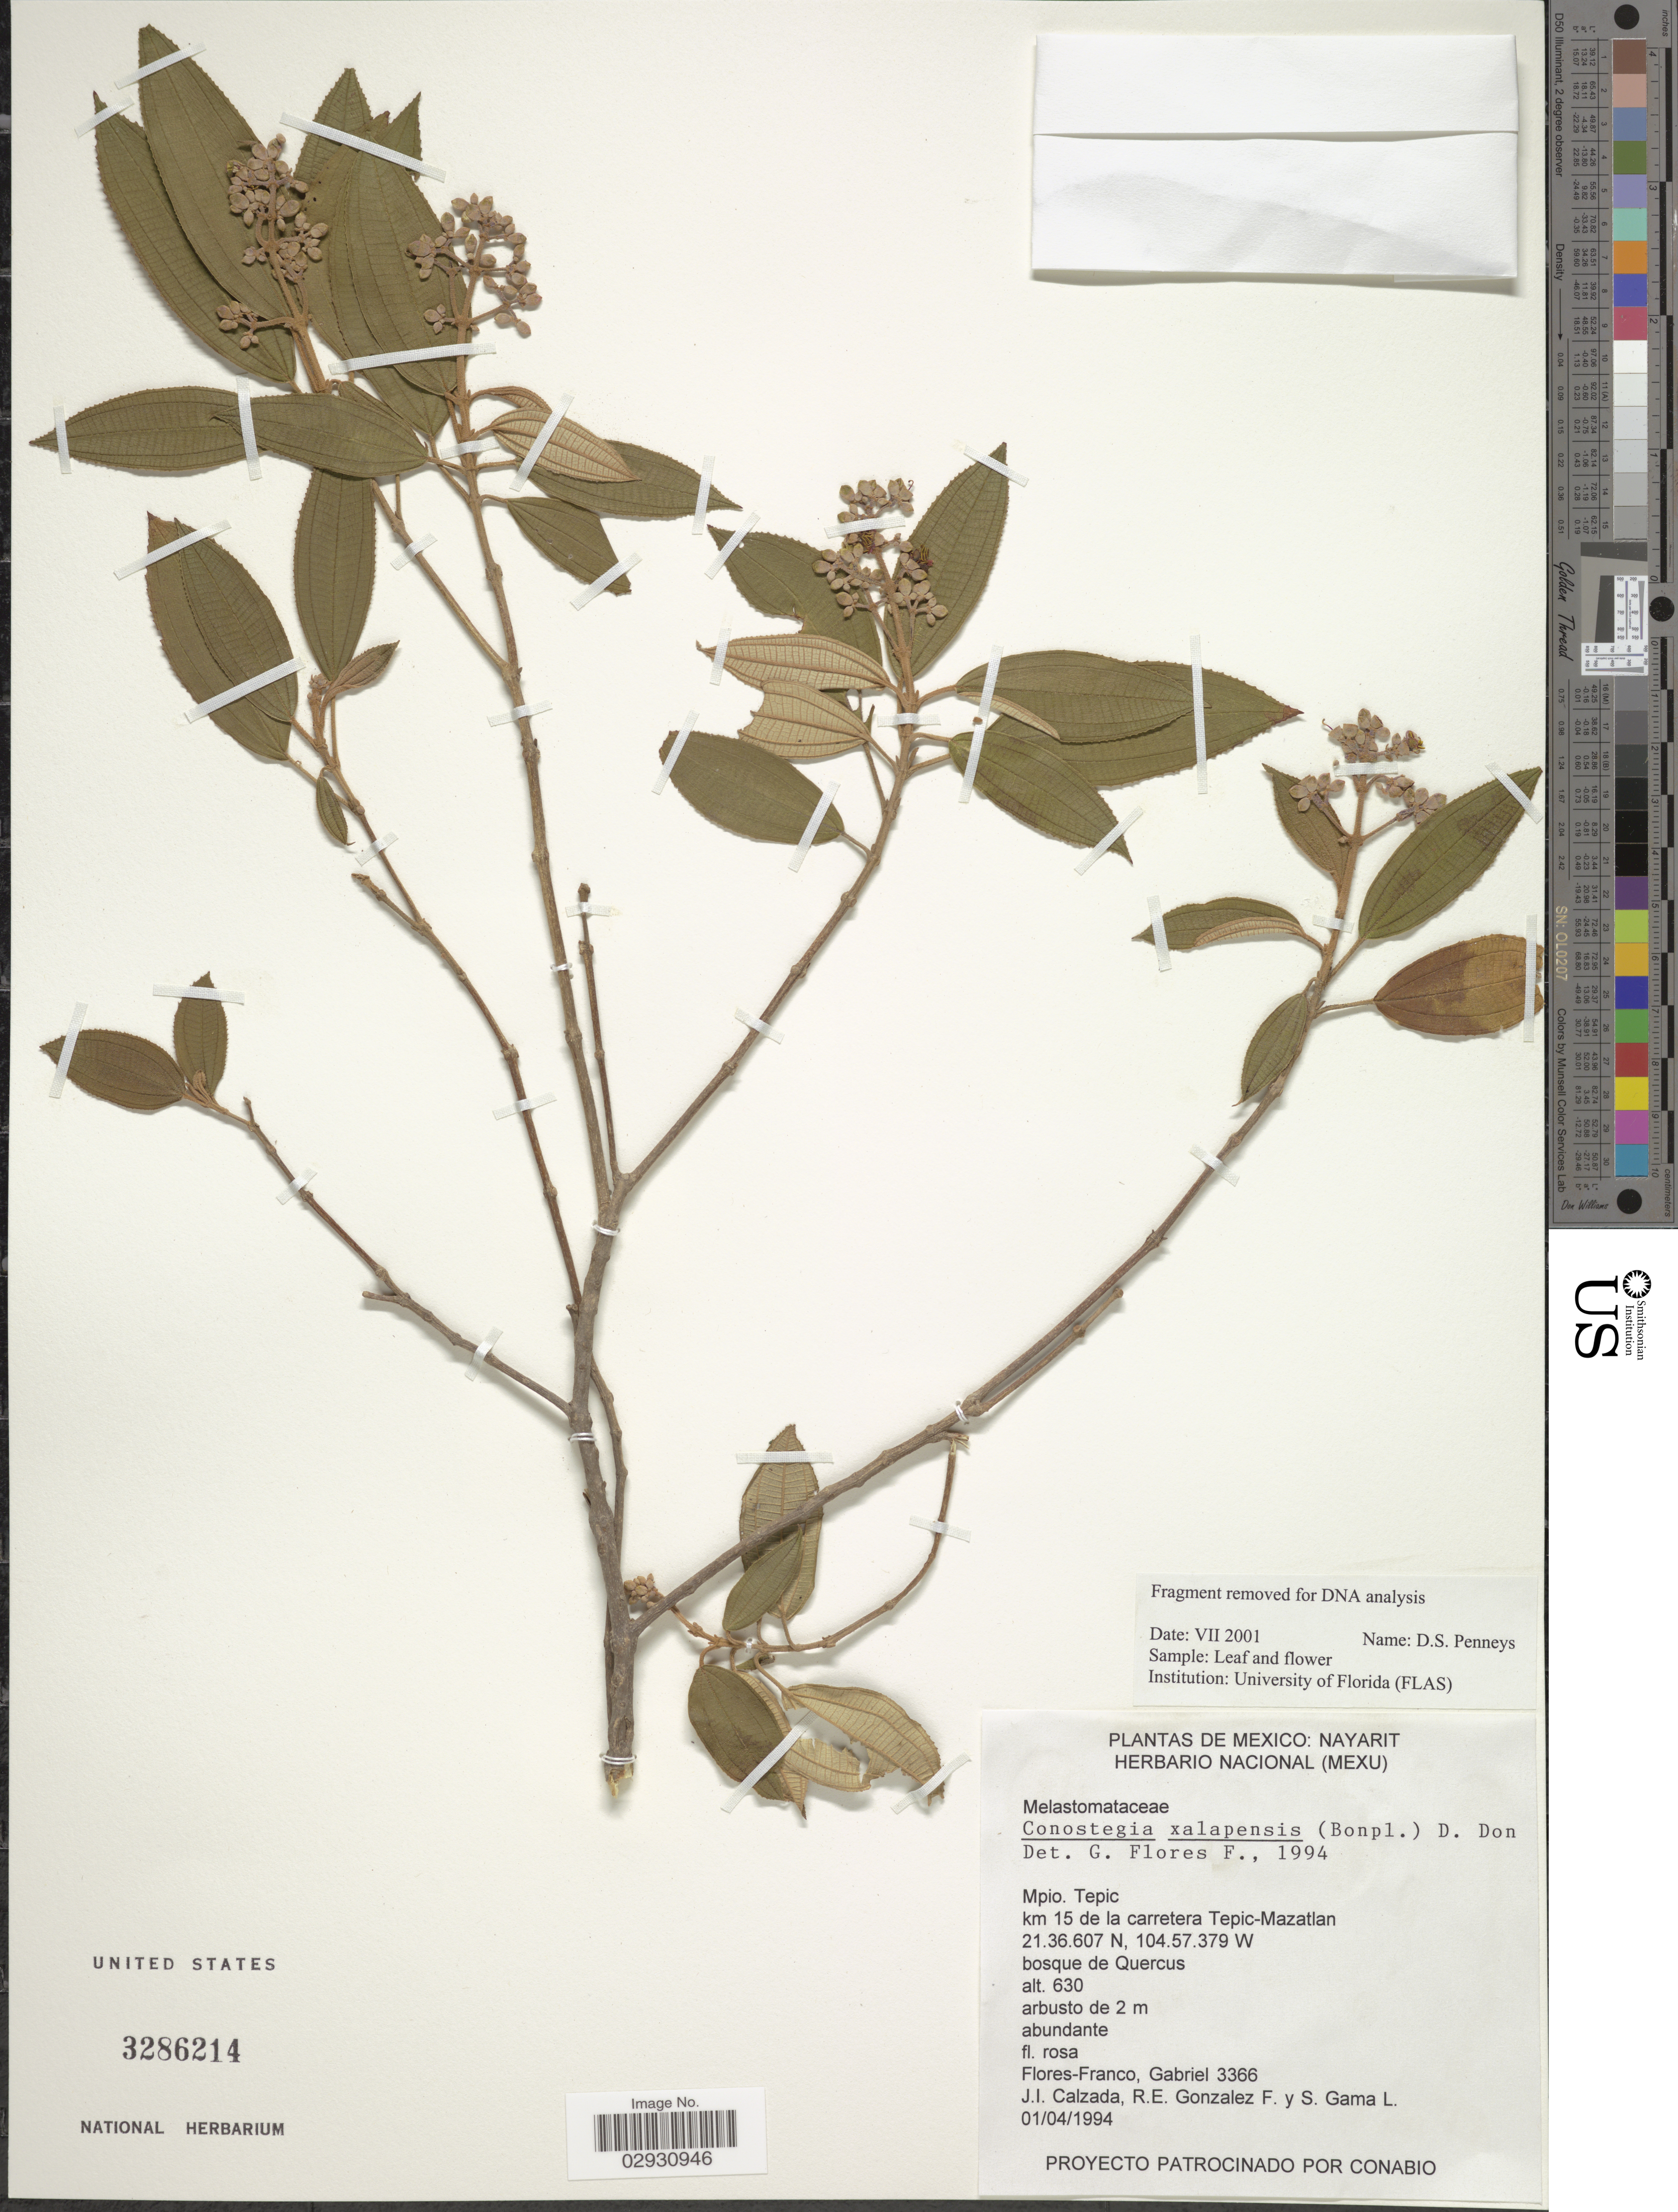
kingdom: Plantae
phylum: Tracheophyta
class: Magnoliopsida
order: Myrtales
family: Melastomataceae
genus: Conostegia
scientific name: Conostegia quadrangularis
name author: Schltdl. ex Steud.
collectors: G. Flores F., J. I. Calzada, R. Gonzalez & S. Gama López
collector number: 3366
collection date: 1994-04-01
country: Mexico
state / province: Nayarit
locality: Mpio. Tepic, km 15 de la carretera Tepic-Mazatlan.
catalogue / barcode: US 3286214